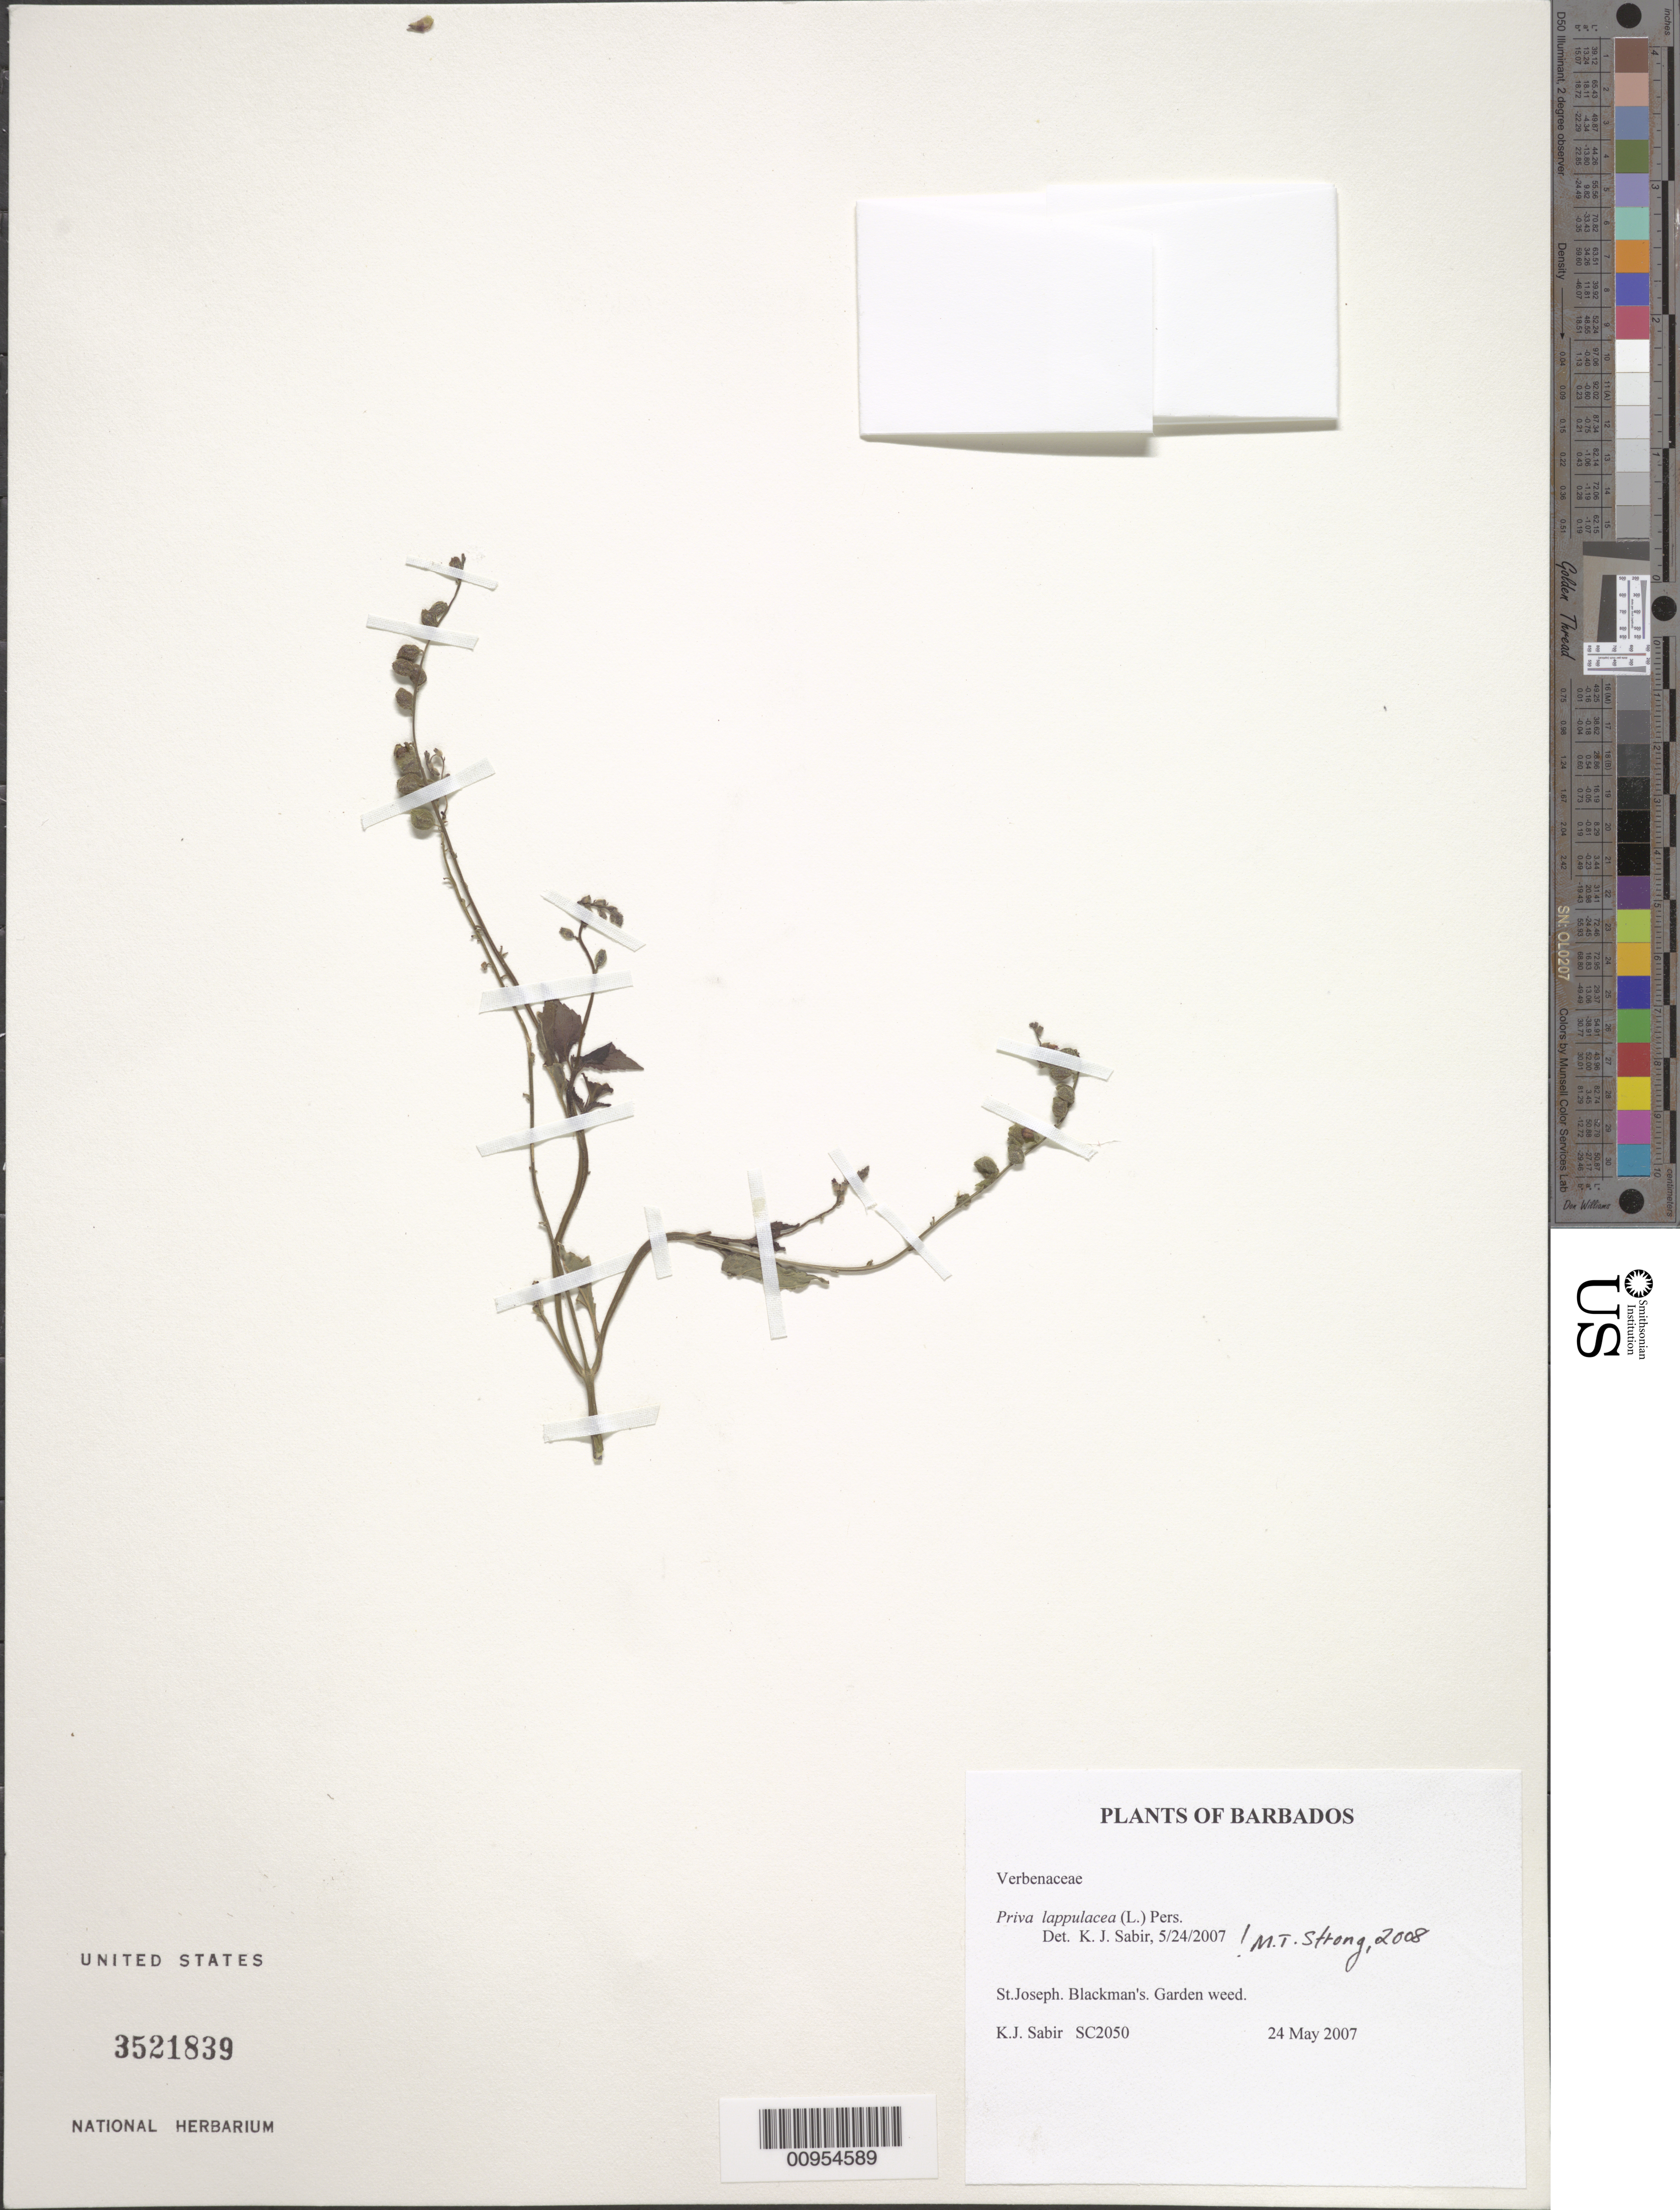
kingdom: Plantae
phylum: Tracheophyta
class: Magnoliopsida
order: Lamiales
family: Verbenaceae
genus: Priva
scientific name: Priva lappulacea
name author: (L.) Pers.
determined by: Strong, M. T., (US), Smithsonian Institution - National Museum of Natural History (UNITED STATES)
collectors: K. Sabir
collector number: SC 2050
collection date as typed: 24 May 2007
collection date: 2007-05-24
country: Barbados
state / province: Saint Joseph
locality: Blackman's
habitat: Garden weed.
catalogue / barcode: US 3521839